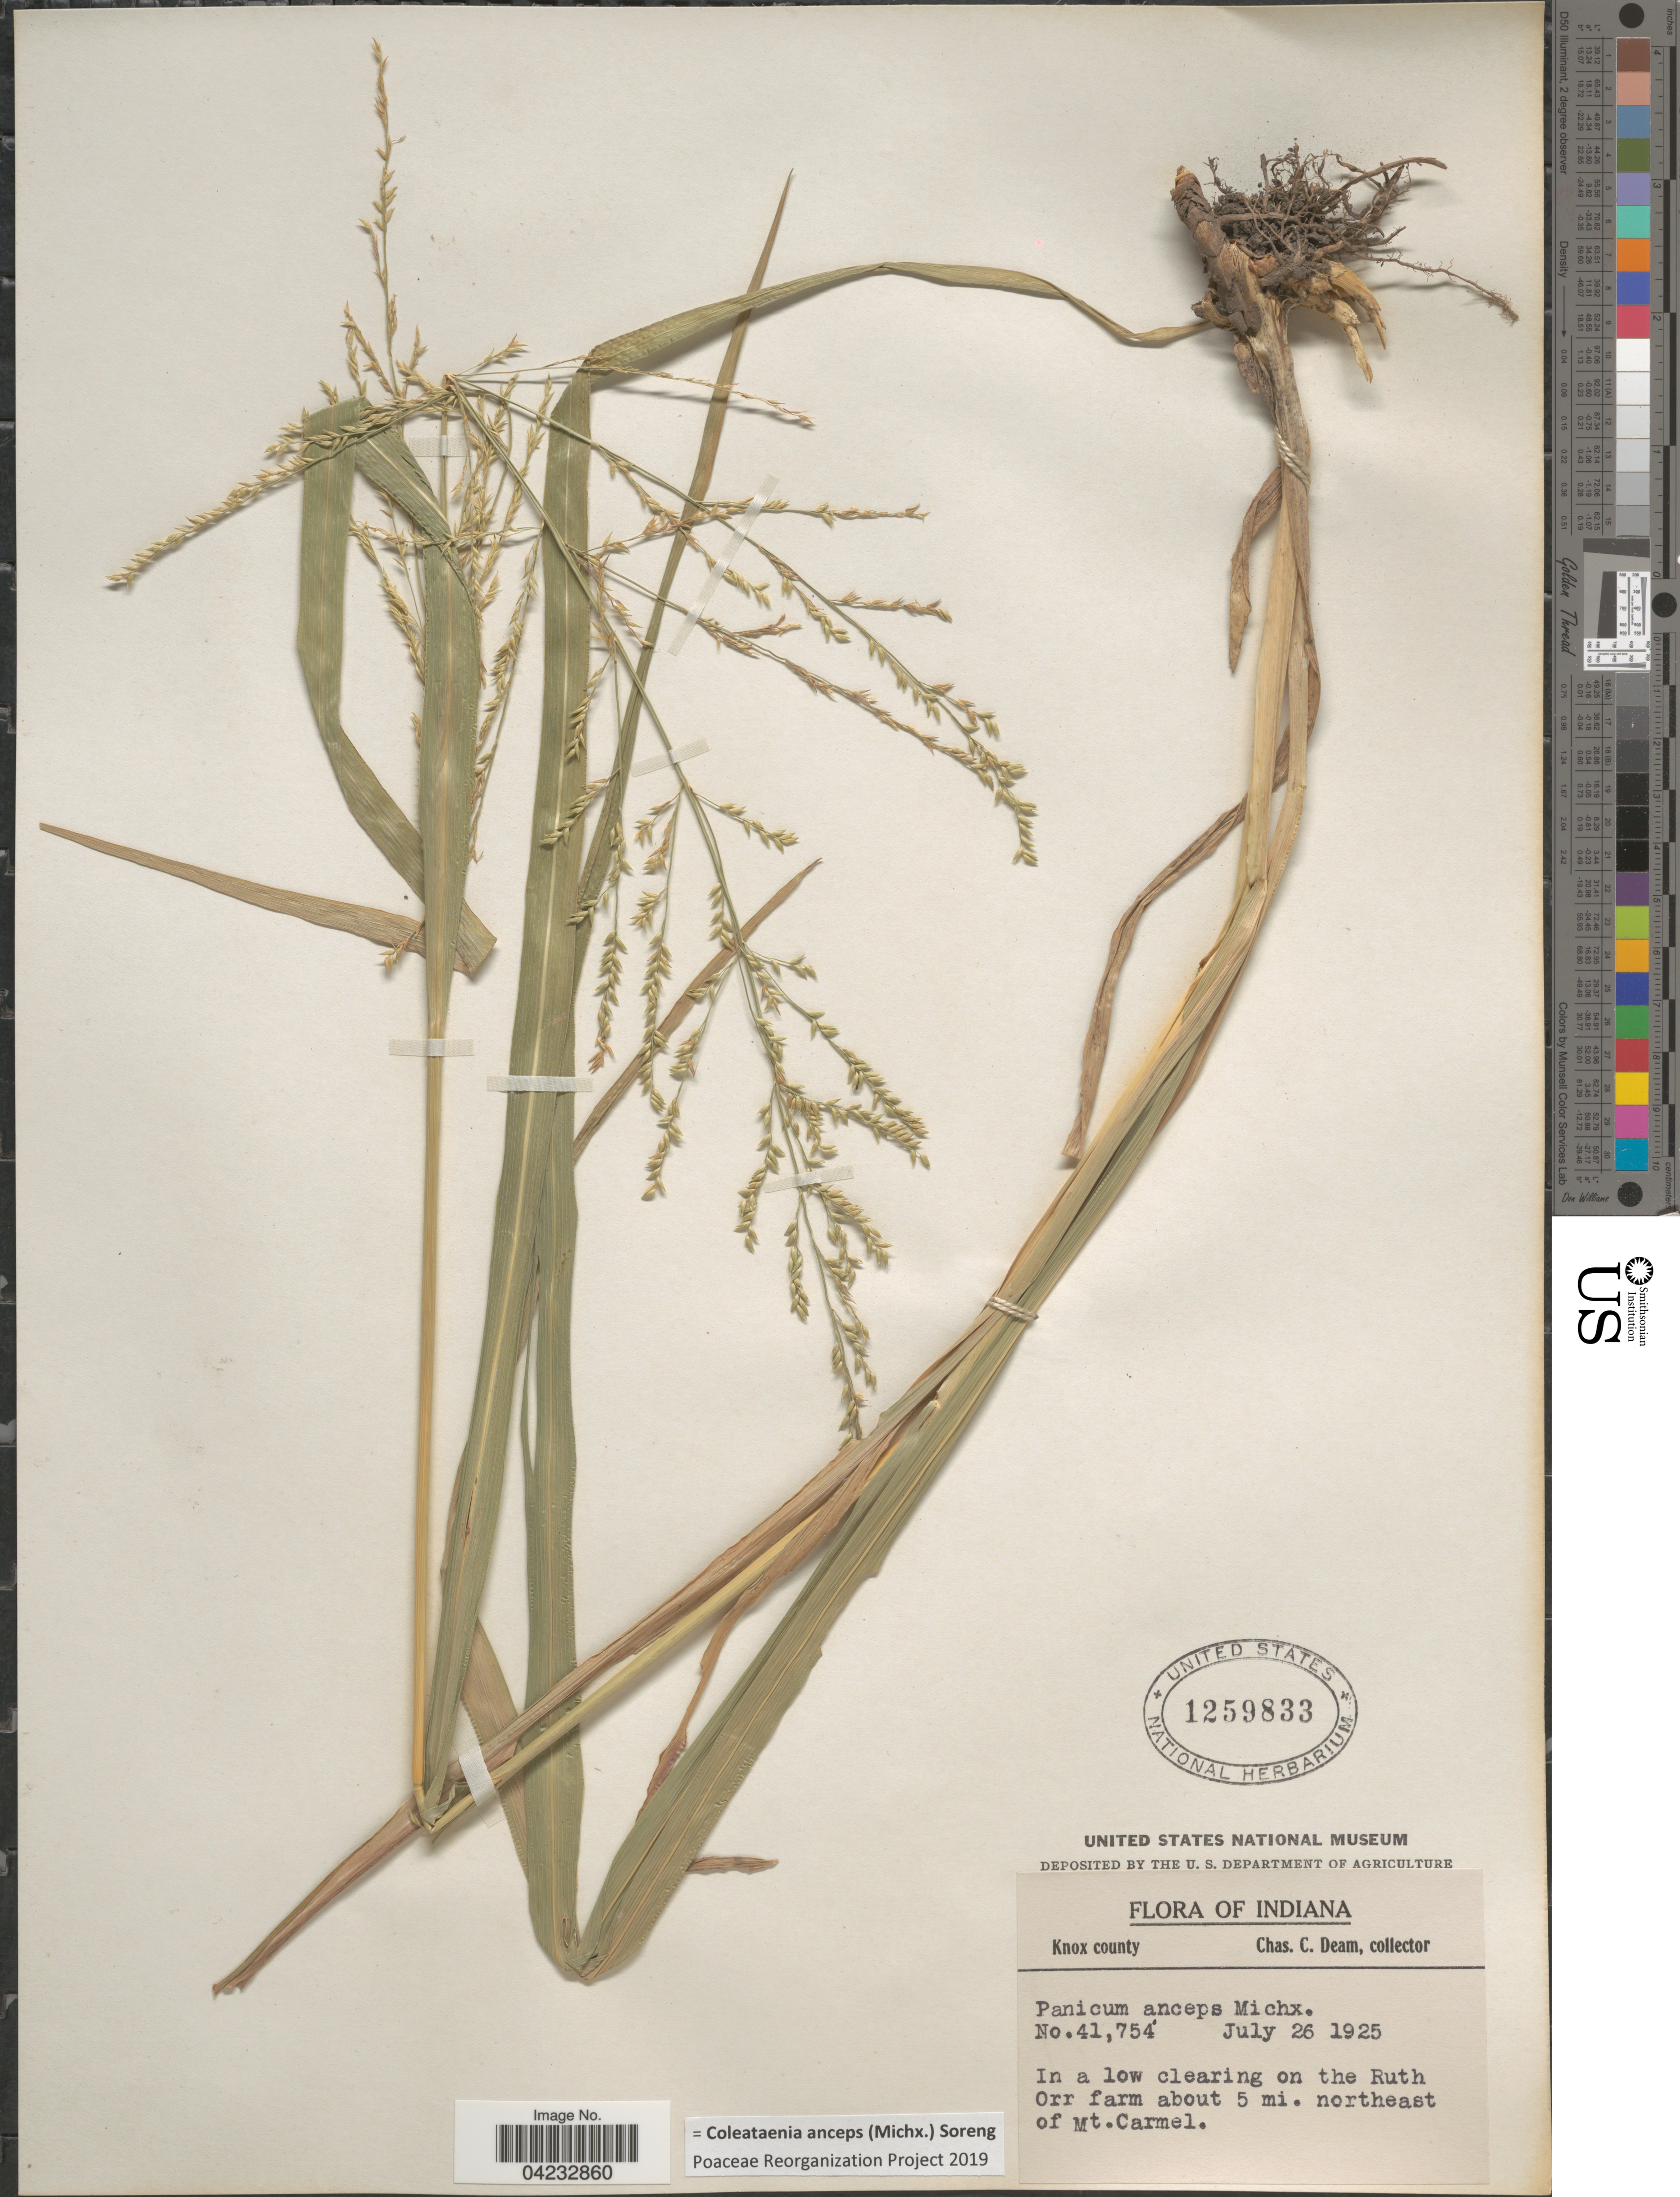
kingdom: Plantae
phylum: Tracheophyta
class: Liliopsida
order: Poales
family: Poaceae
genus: Coleataenia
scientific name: Coleataenia anceps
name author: (Michx.) Soreng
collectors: C. C. Deam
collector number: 41754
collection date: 1925-07-26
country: United States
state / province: Indiana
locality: Knox county. In a low clearing on the Ruth Orr farm about 5 mi. northeast of Mt Carmel.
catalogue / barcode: US 1259833